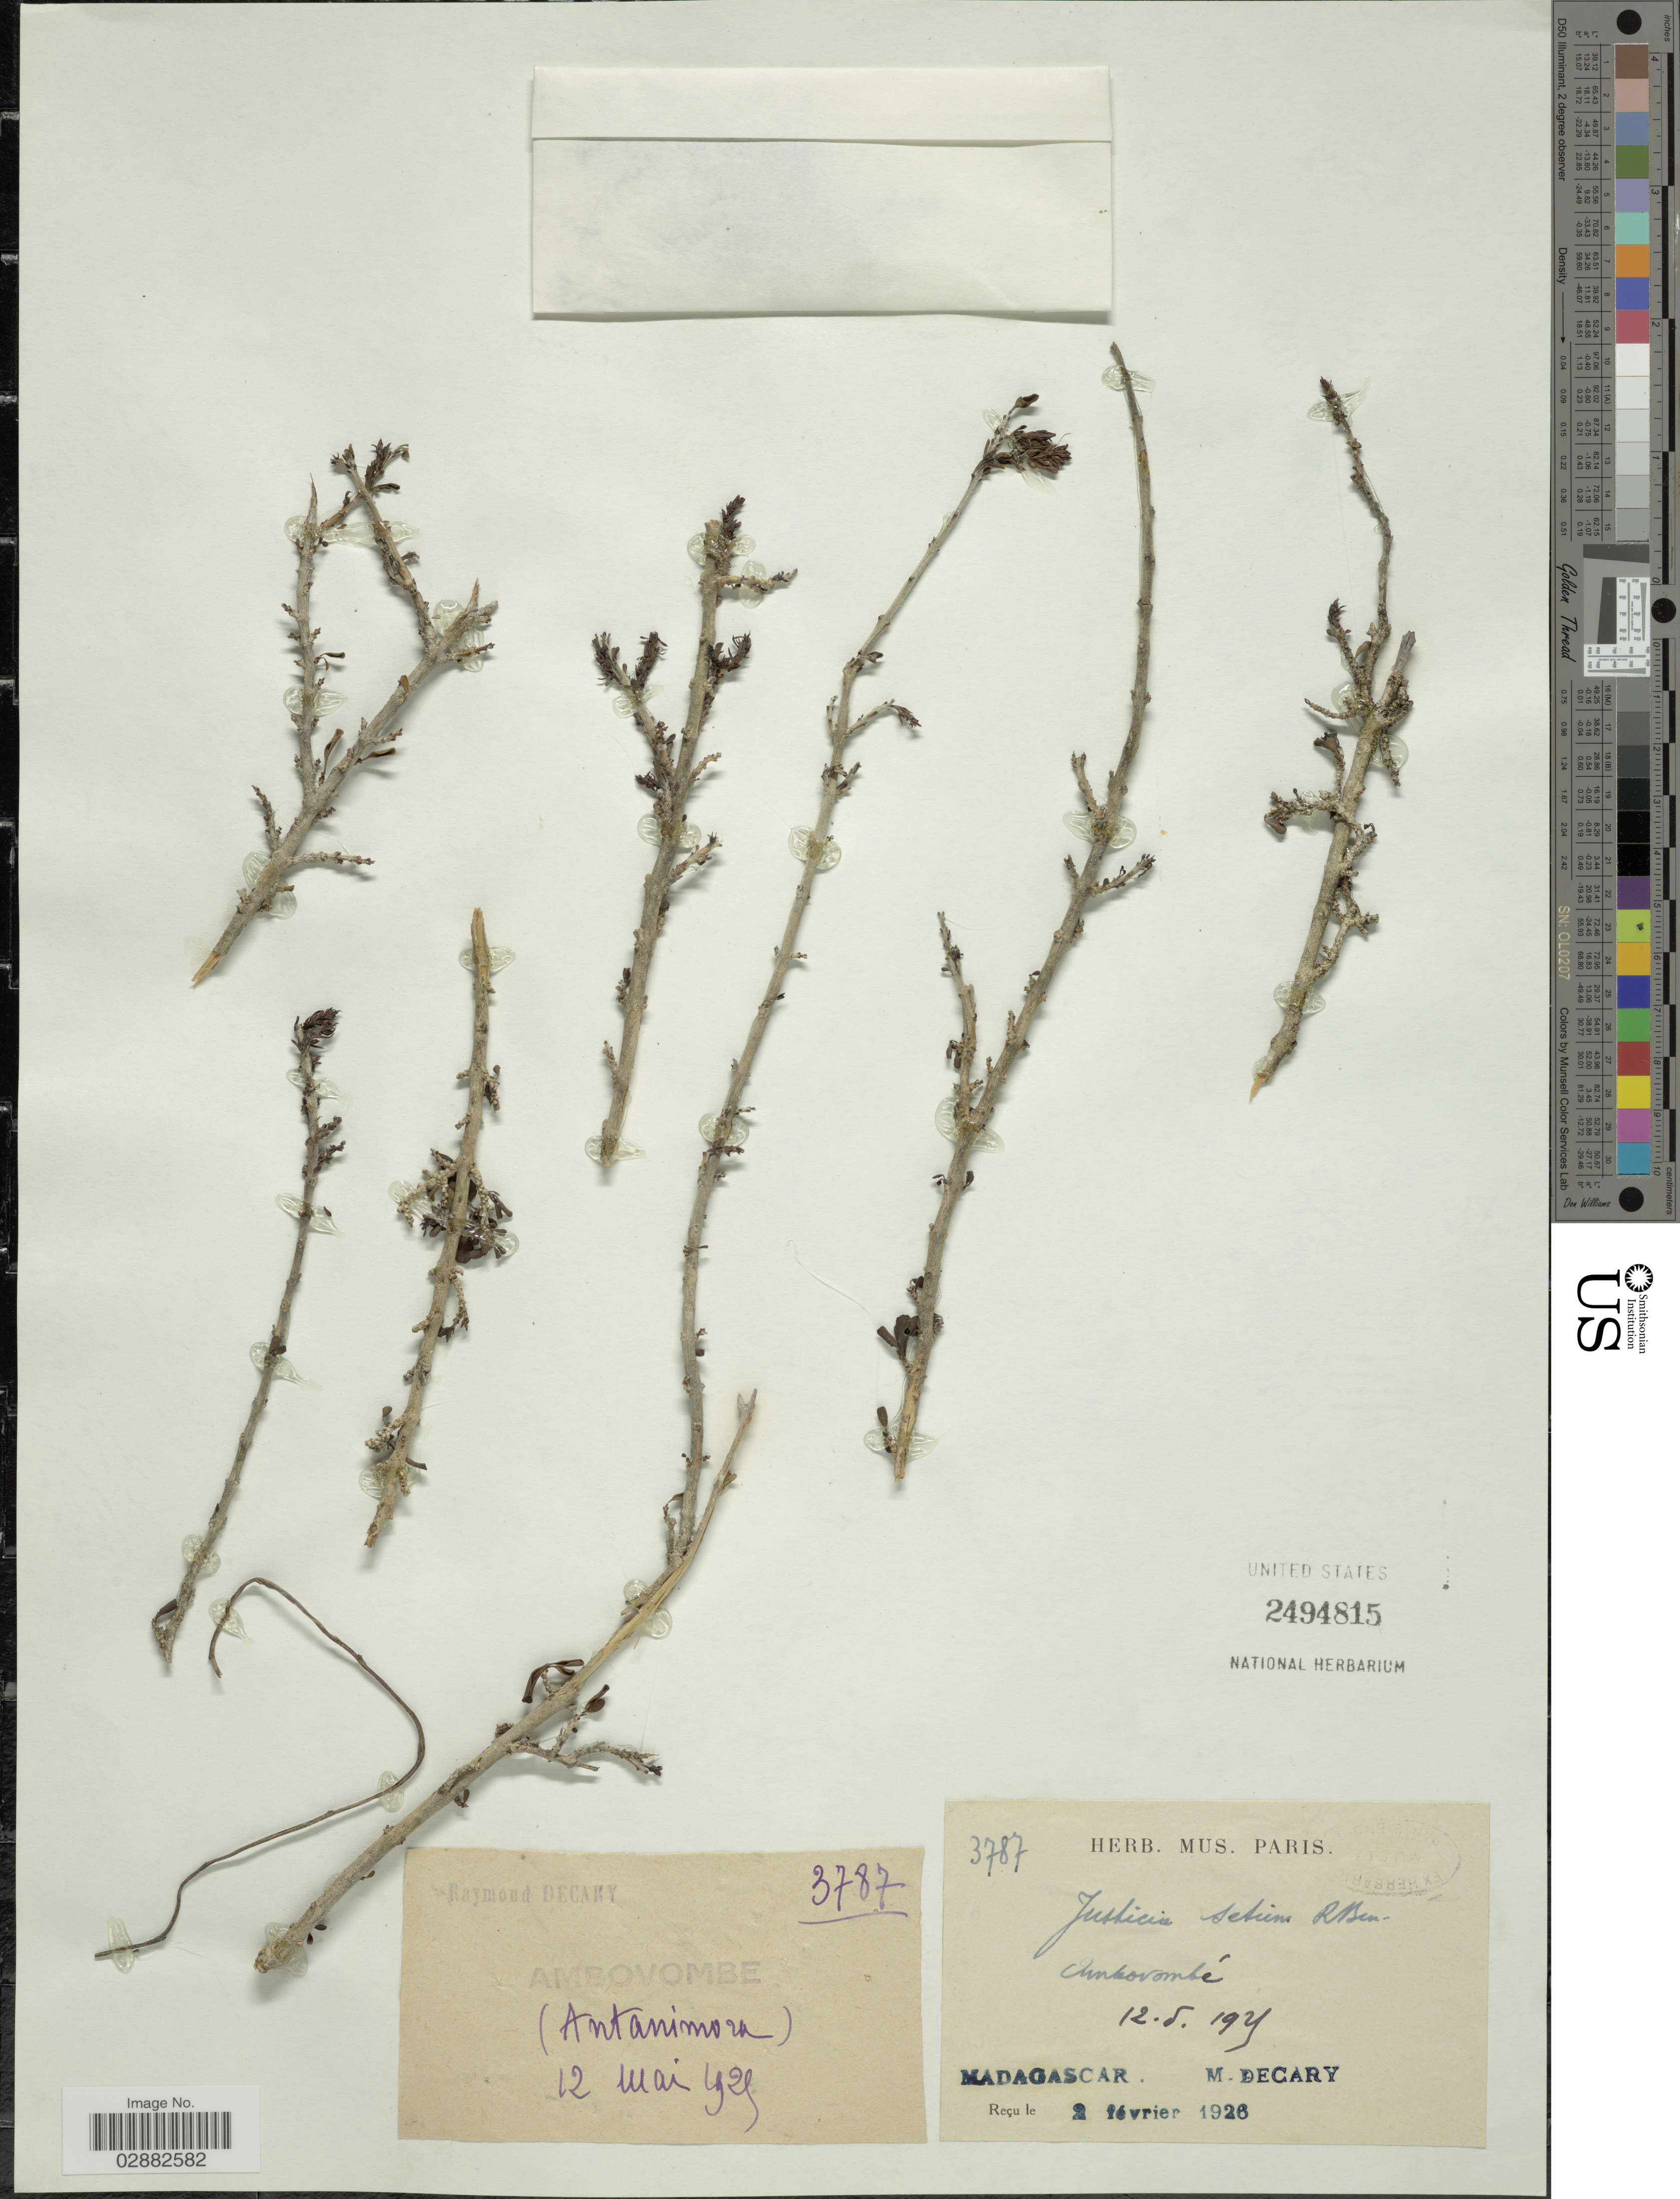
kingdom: Plantae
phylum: Tracheophyta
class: Magnoliopsida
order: Lamiales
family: Acanthaceae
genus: Justicia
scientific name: Justicia setium Benoist sp. nov. ined.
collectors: R. Decary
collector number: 3787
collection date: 1925-05-12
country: Madagascar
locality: Ambovombe (Antanimora).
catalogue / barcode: US 2494815